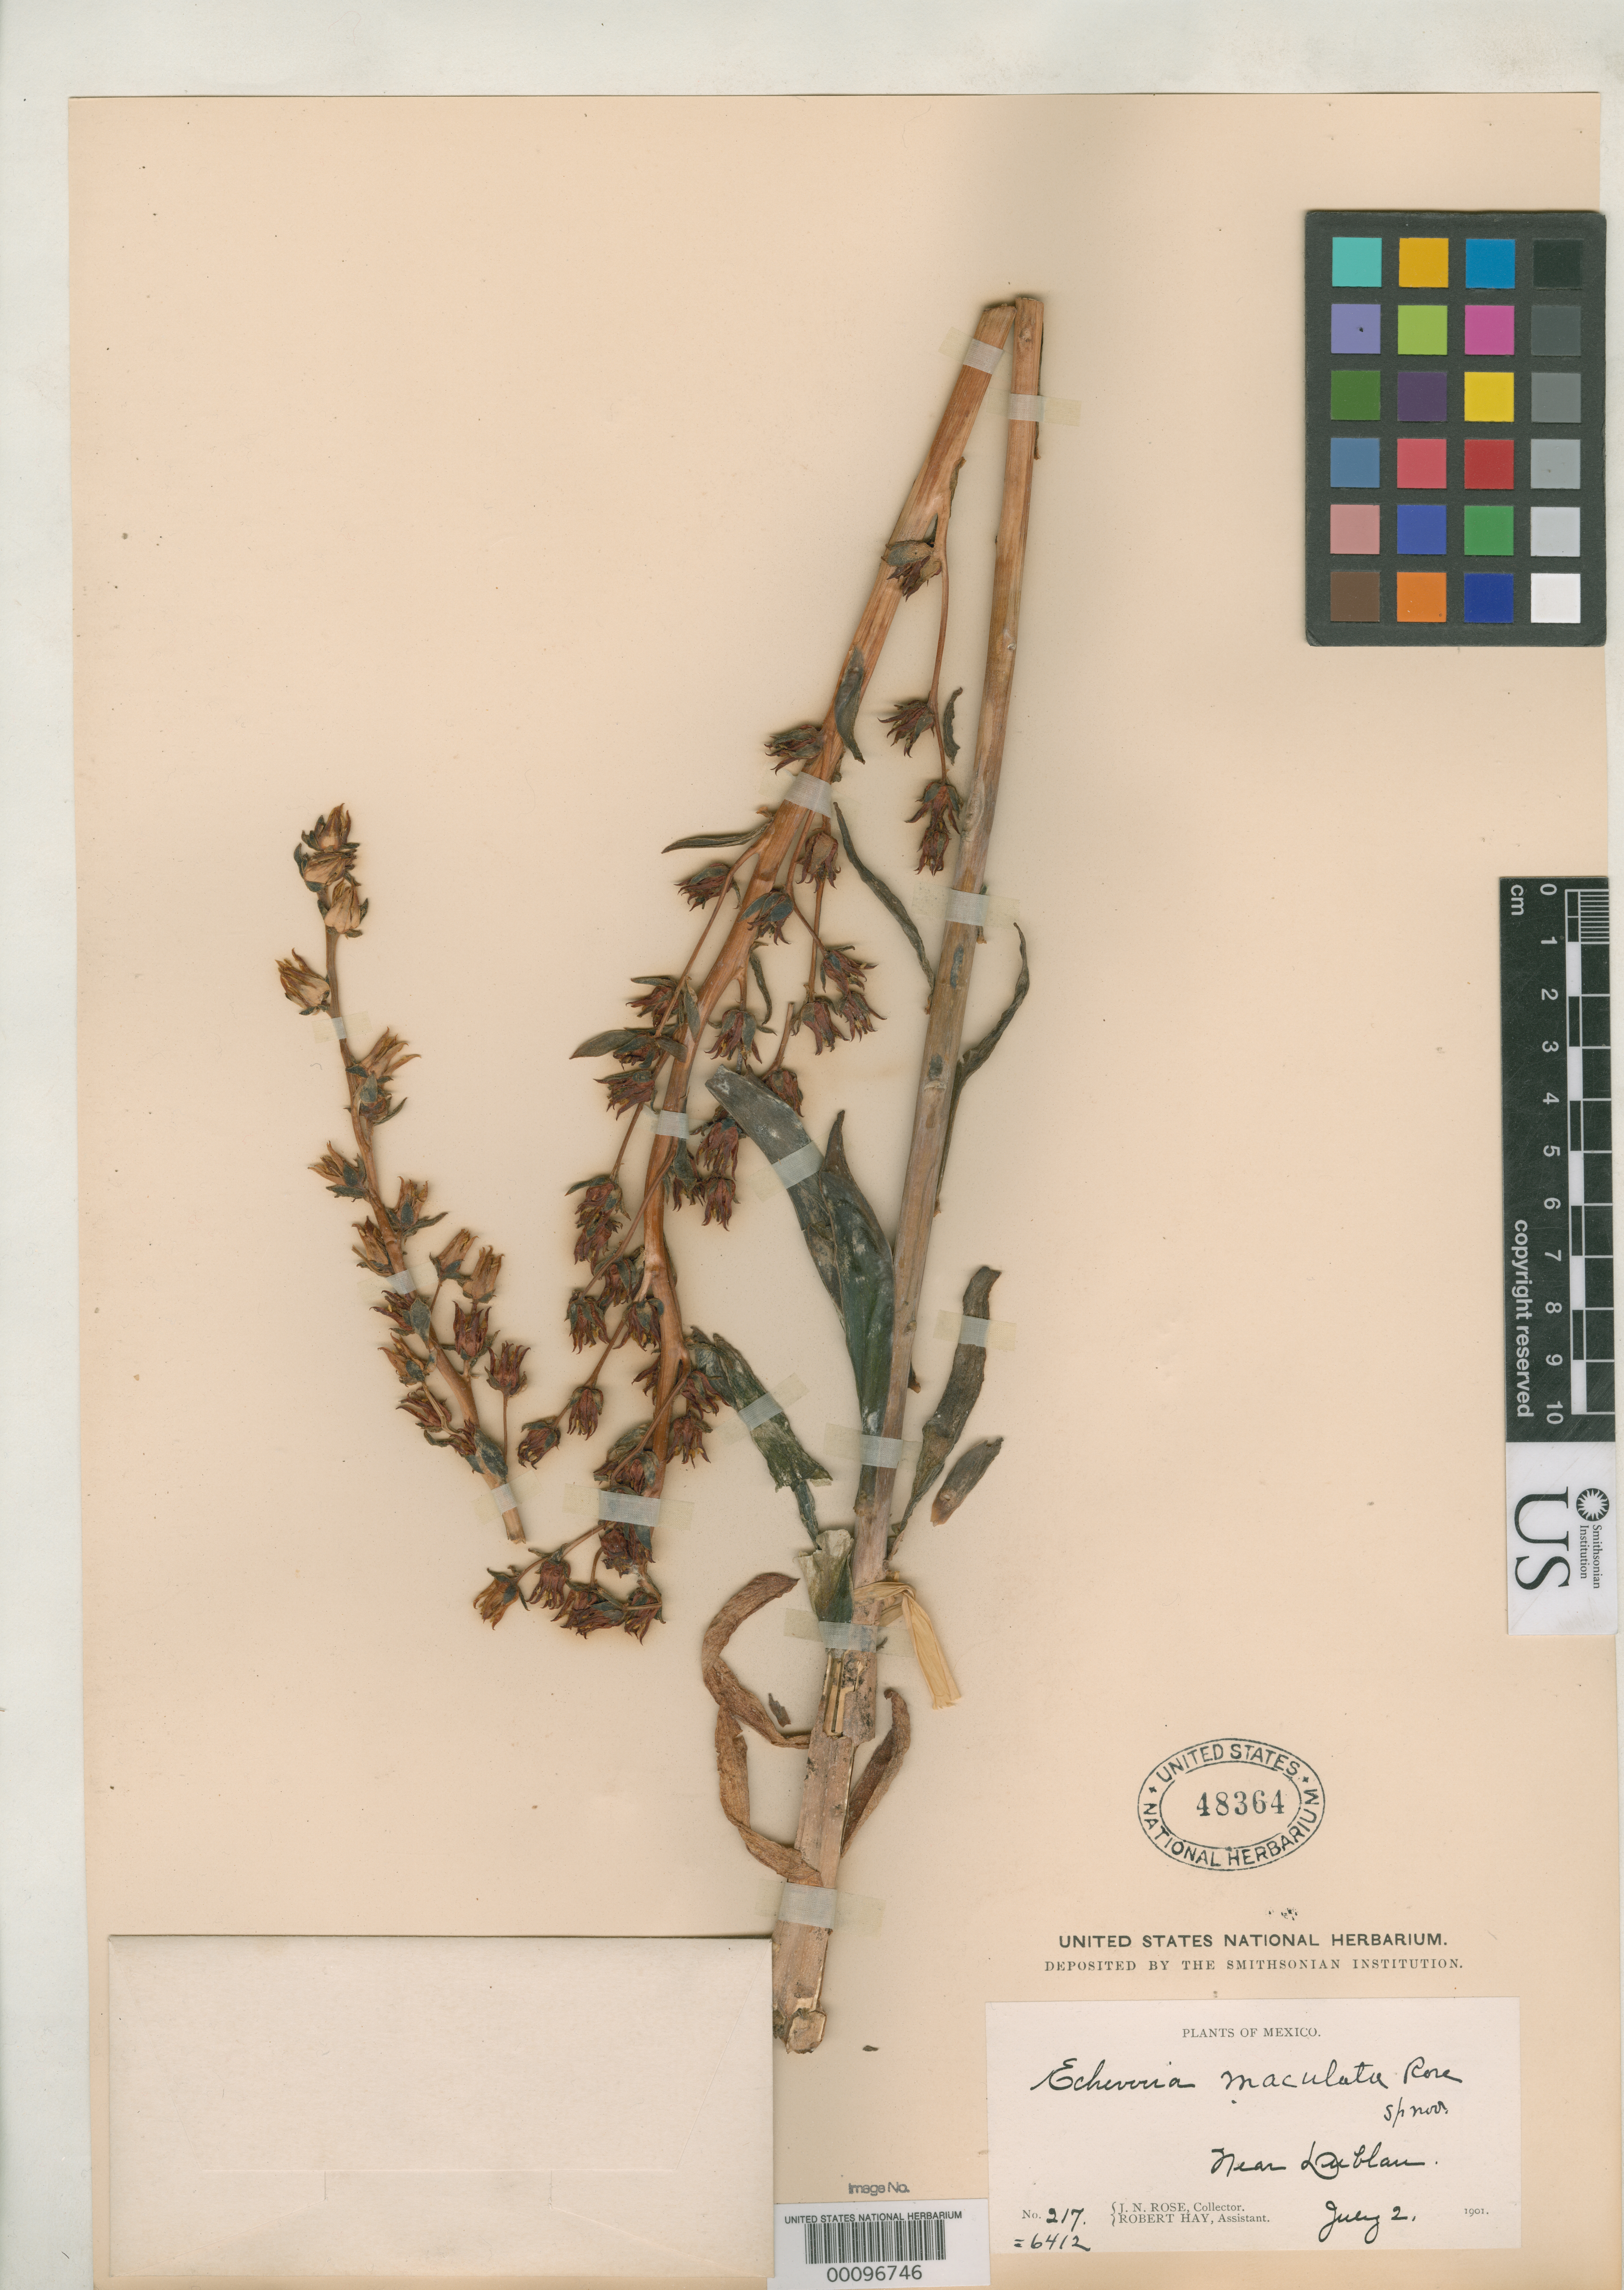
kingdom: Plantae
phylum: Tracheophyta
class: Magnoliopsida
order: Saxifragales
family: Crassulaceae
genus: Echeveria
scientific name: Echeveria maculata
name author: Rose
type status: Holotype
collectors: J. N. Rose & R. H. Hay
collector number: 5412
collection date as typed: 02 Jul 1901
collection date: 1901-07-02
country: Mexico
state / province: Hidalgo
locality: Dublan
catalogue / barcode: US 48364